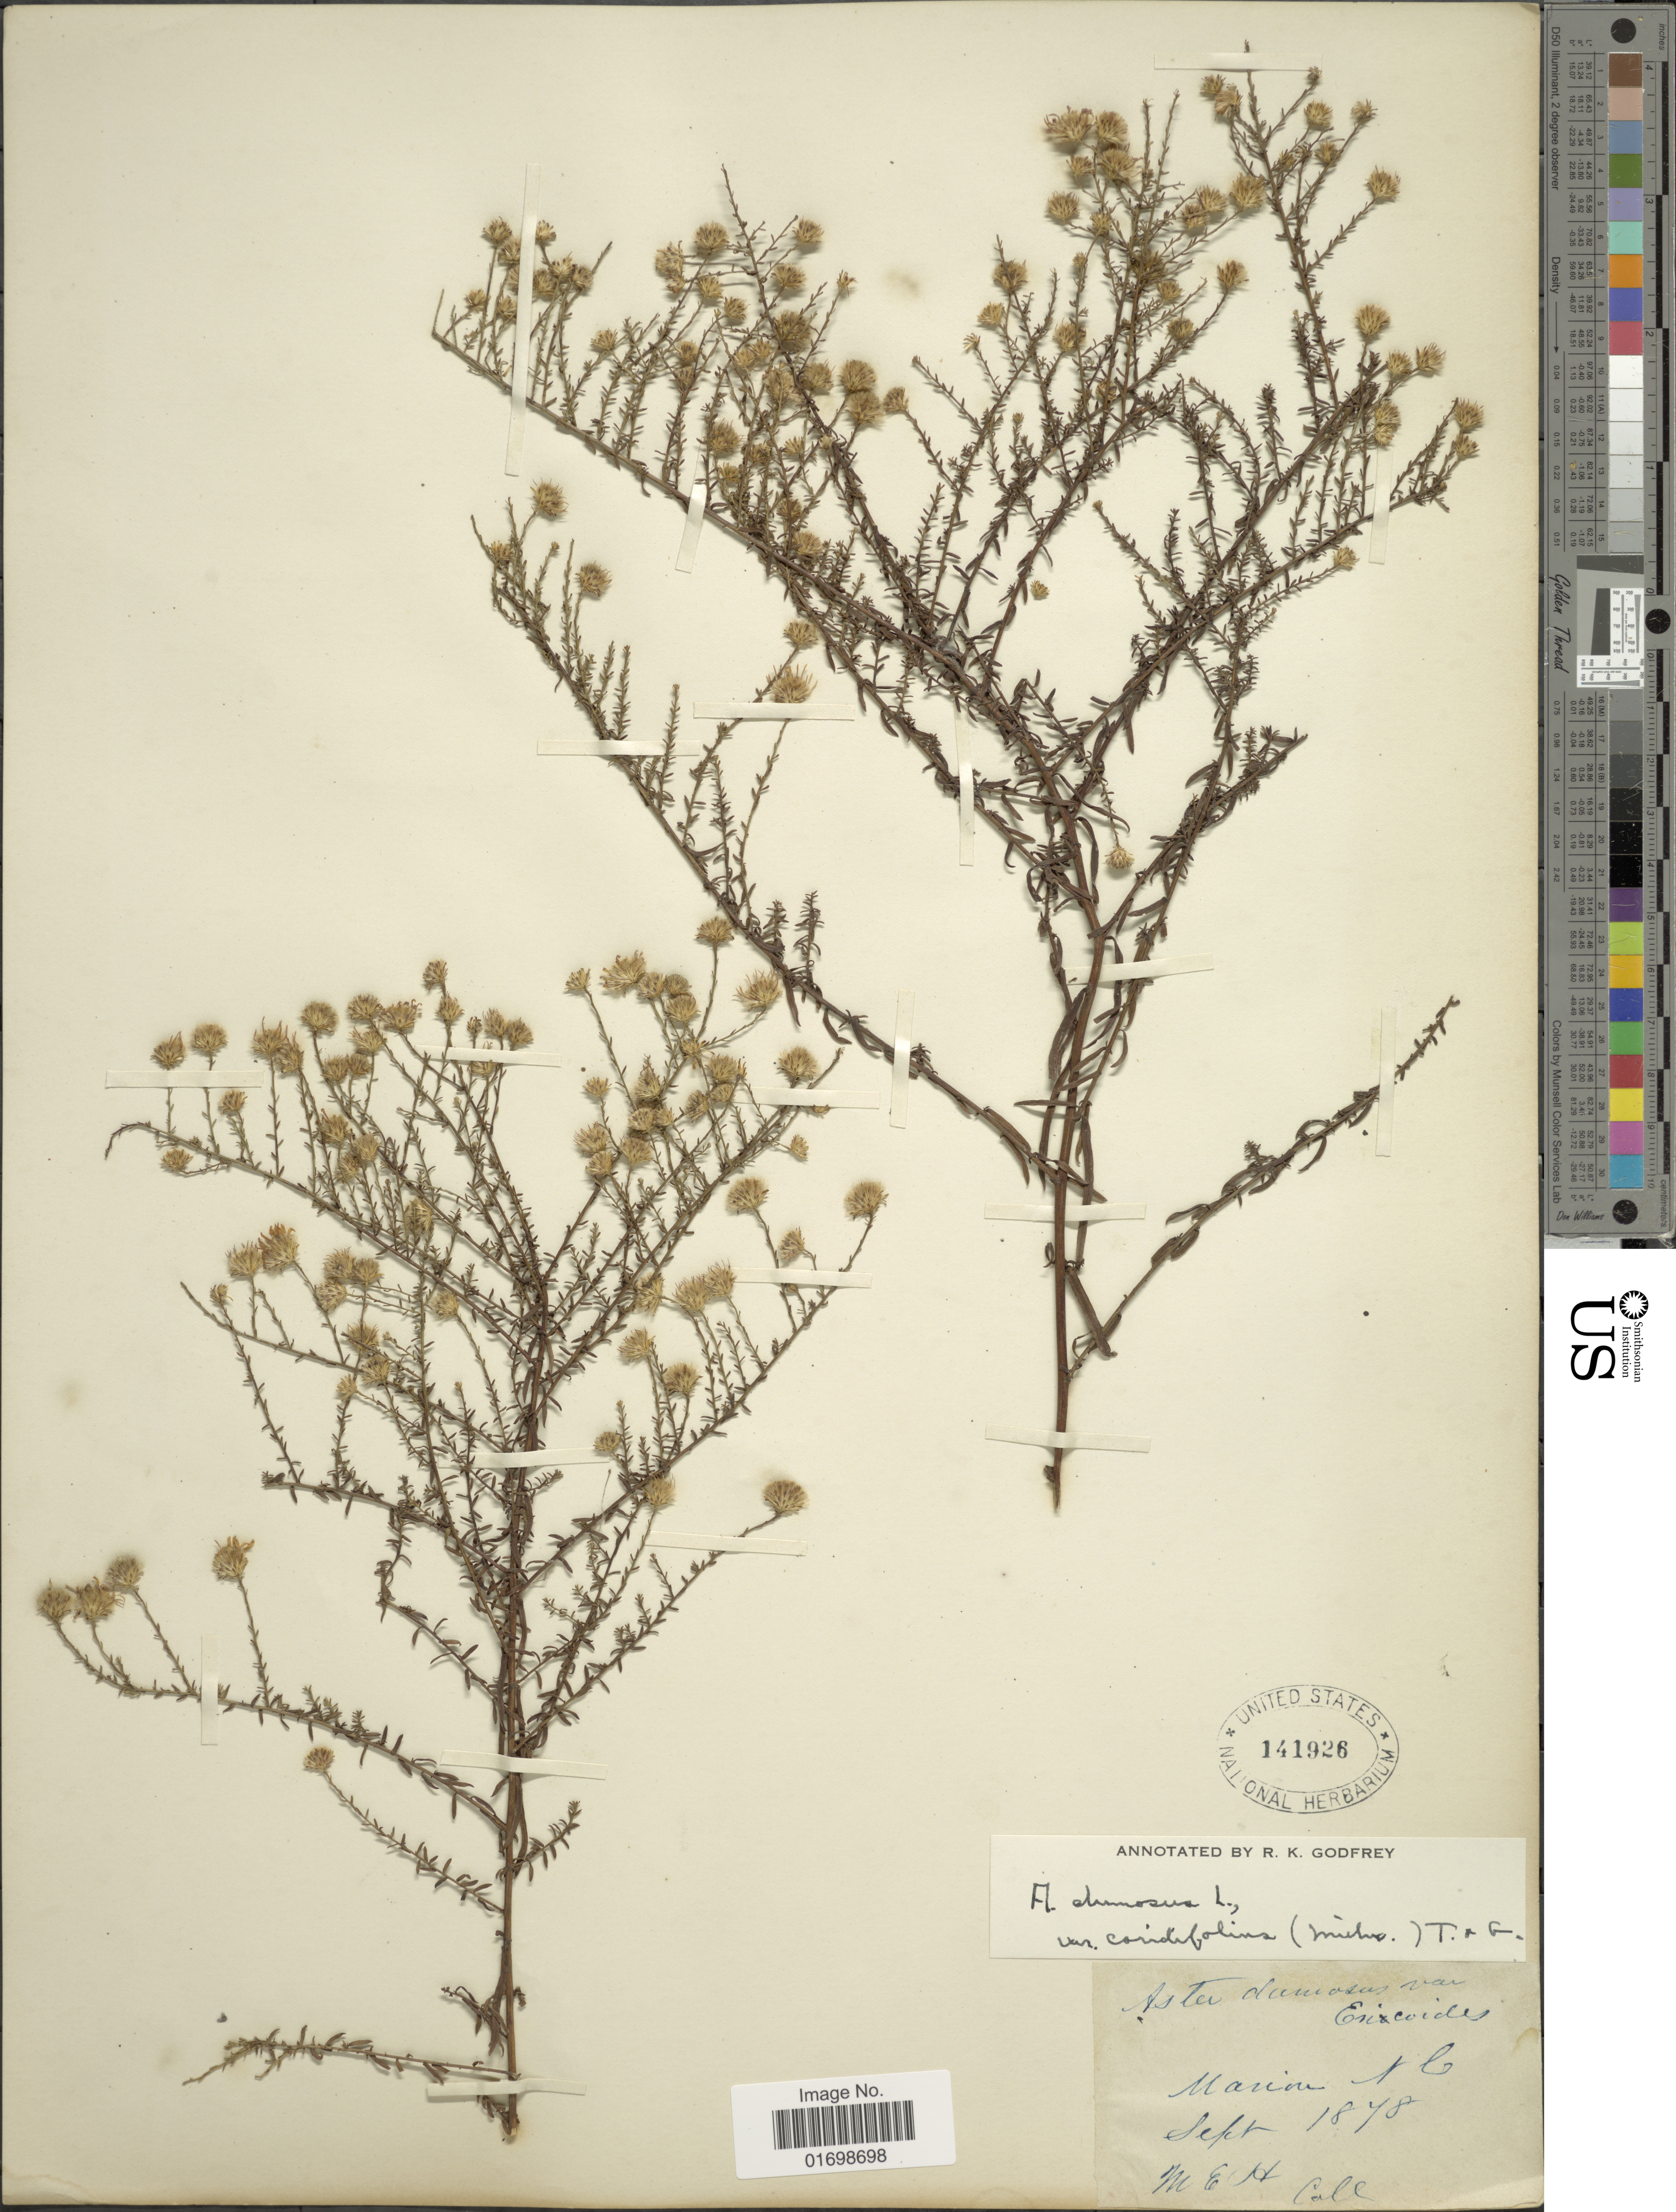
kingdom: Plantae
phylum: Tracheophyta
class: Magnoliopsida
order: Asterales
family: Asteraceae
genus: Symphyotrichum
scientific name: Symphyotrichum dumosum var. coridifolium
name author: (Michx.) Semple et al.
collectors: M. E. H.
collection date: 1878-09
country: United States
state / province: North Carolina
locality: Manion NC.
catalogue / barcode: US 141926